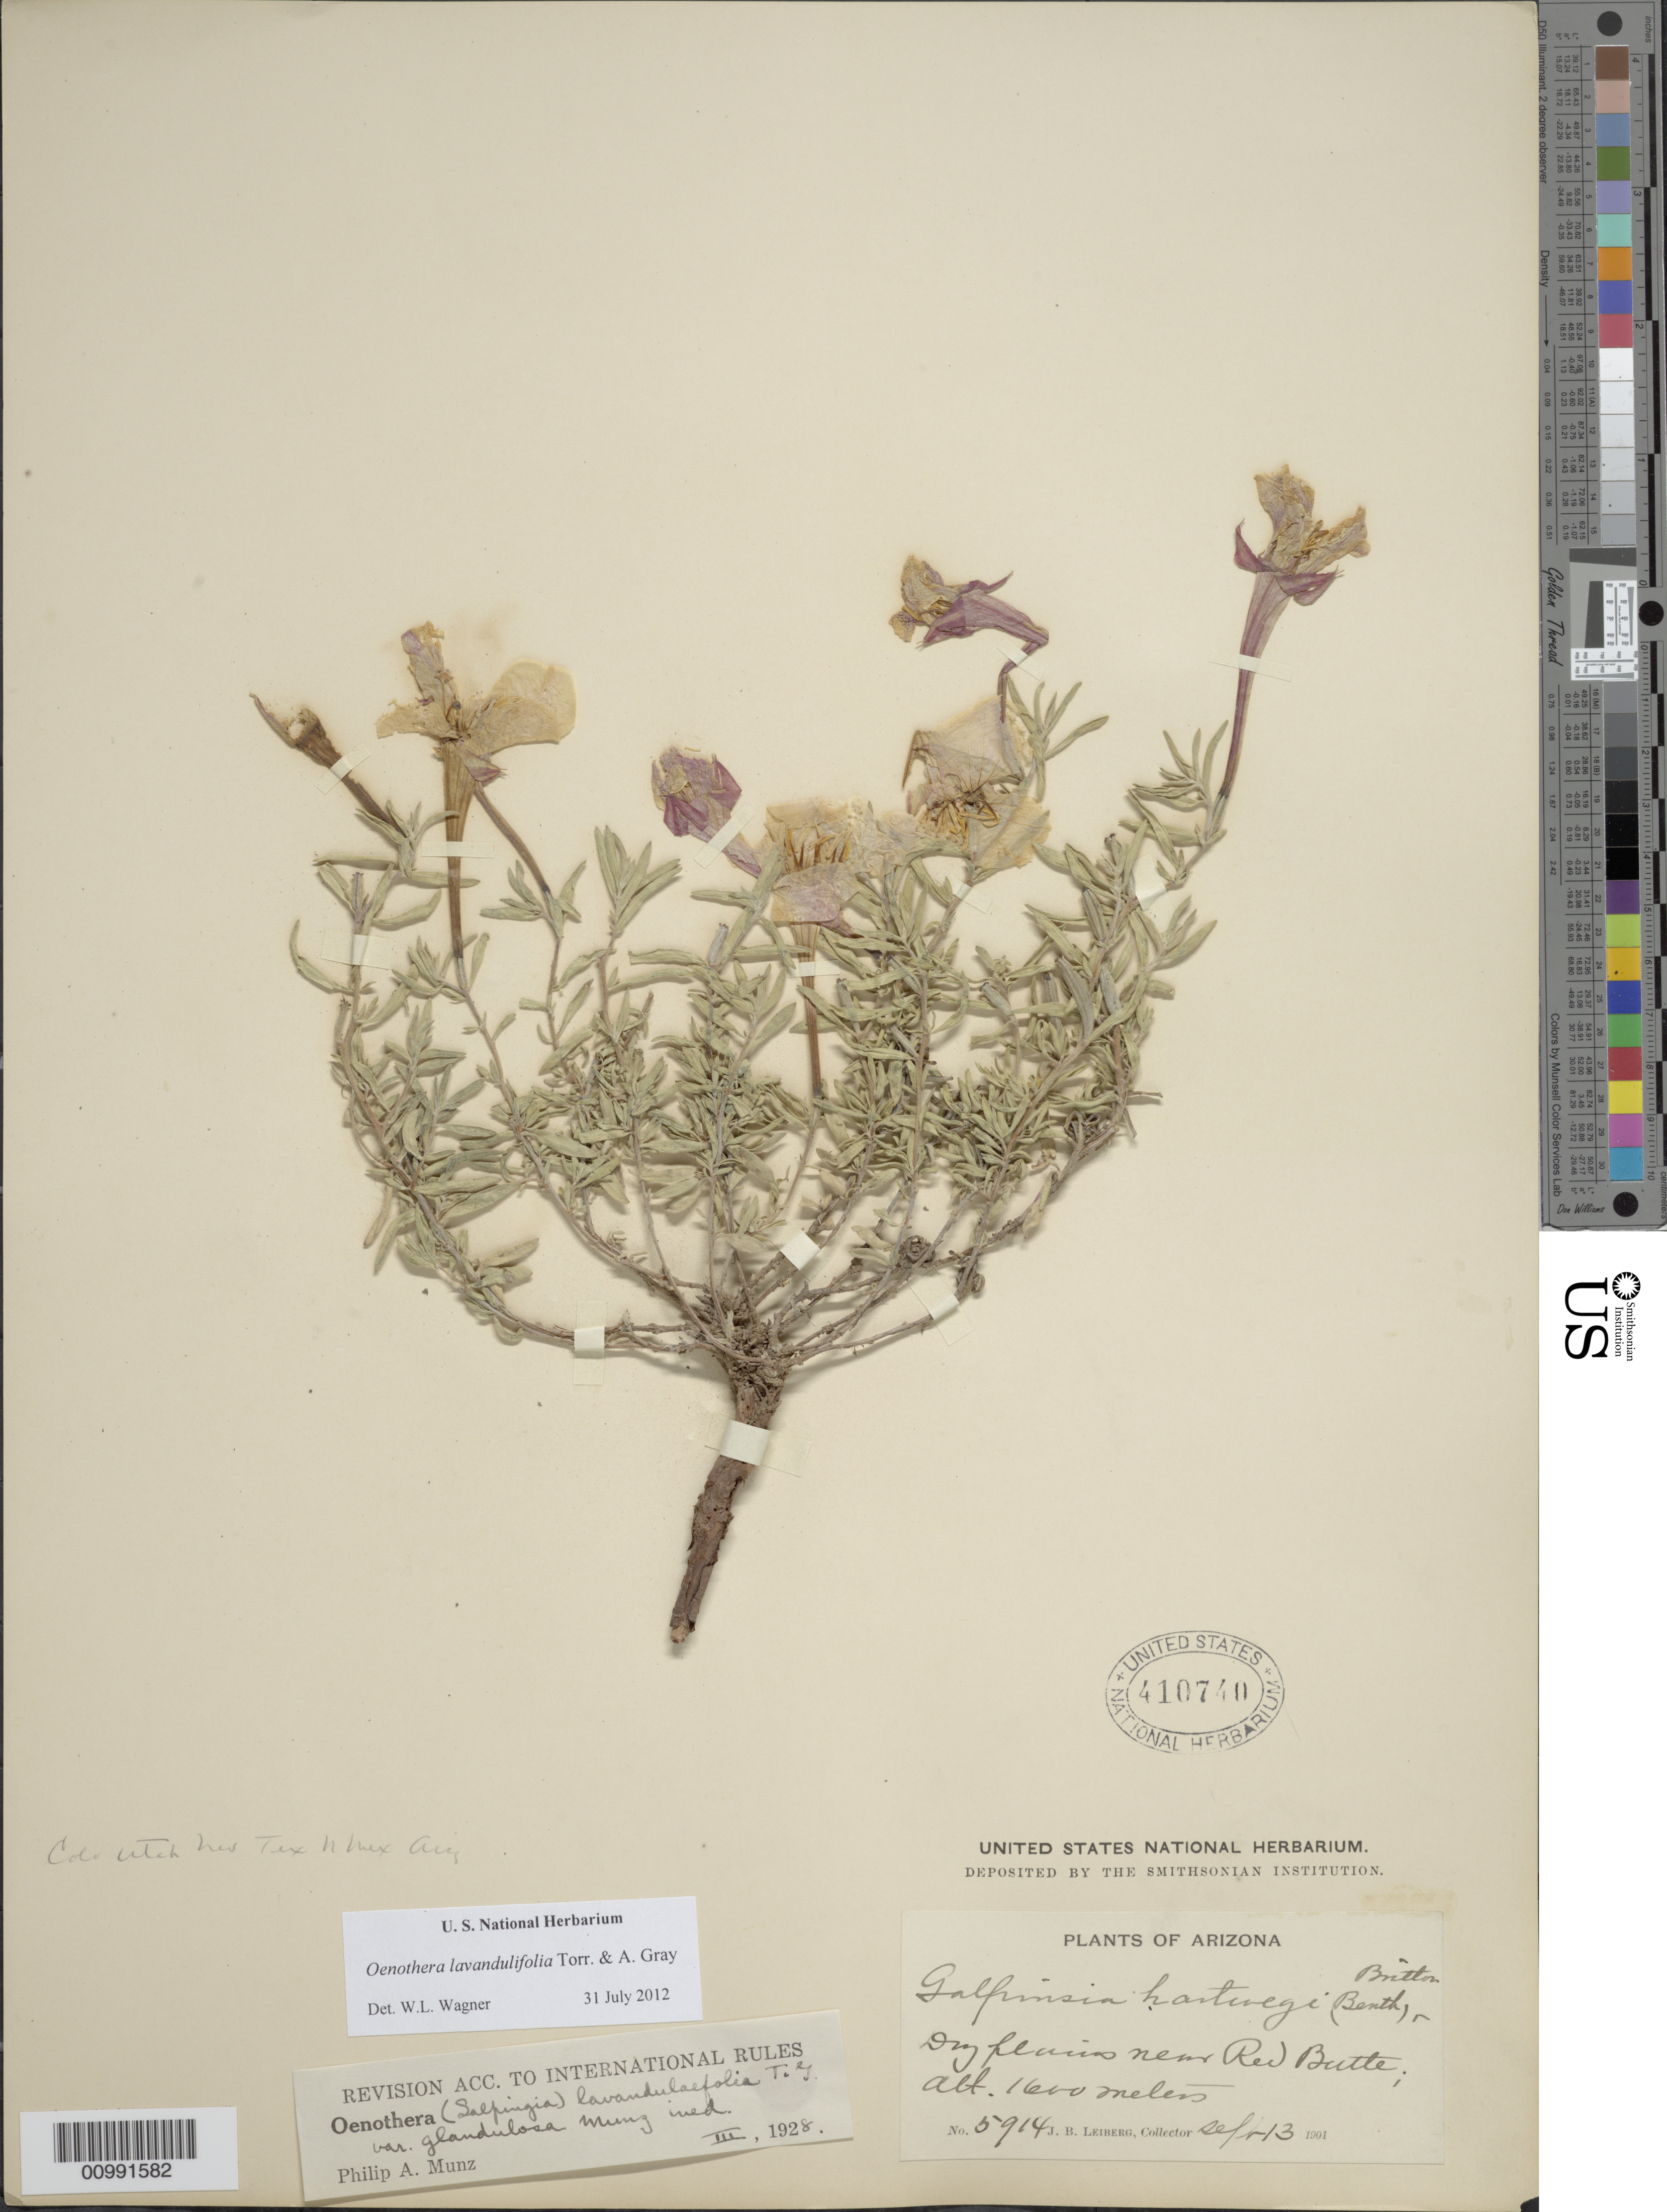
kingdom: Plantae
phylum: Tracheophyta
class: Magnoliopsida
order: Myrtales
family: Onagraceae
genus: Oenothera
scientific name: Oenothera lavandulifolia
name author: Torr. & A. Gray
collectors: J. Leiberg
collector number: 5941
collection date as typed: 13 Sep 1901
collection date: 1901-09-13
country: United States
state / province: Arizona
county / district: Coconino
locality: Dry plains near Red Butte.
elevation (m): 1600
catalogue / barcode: US 410740